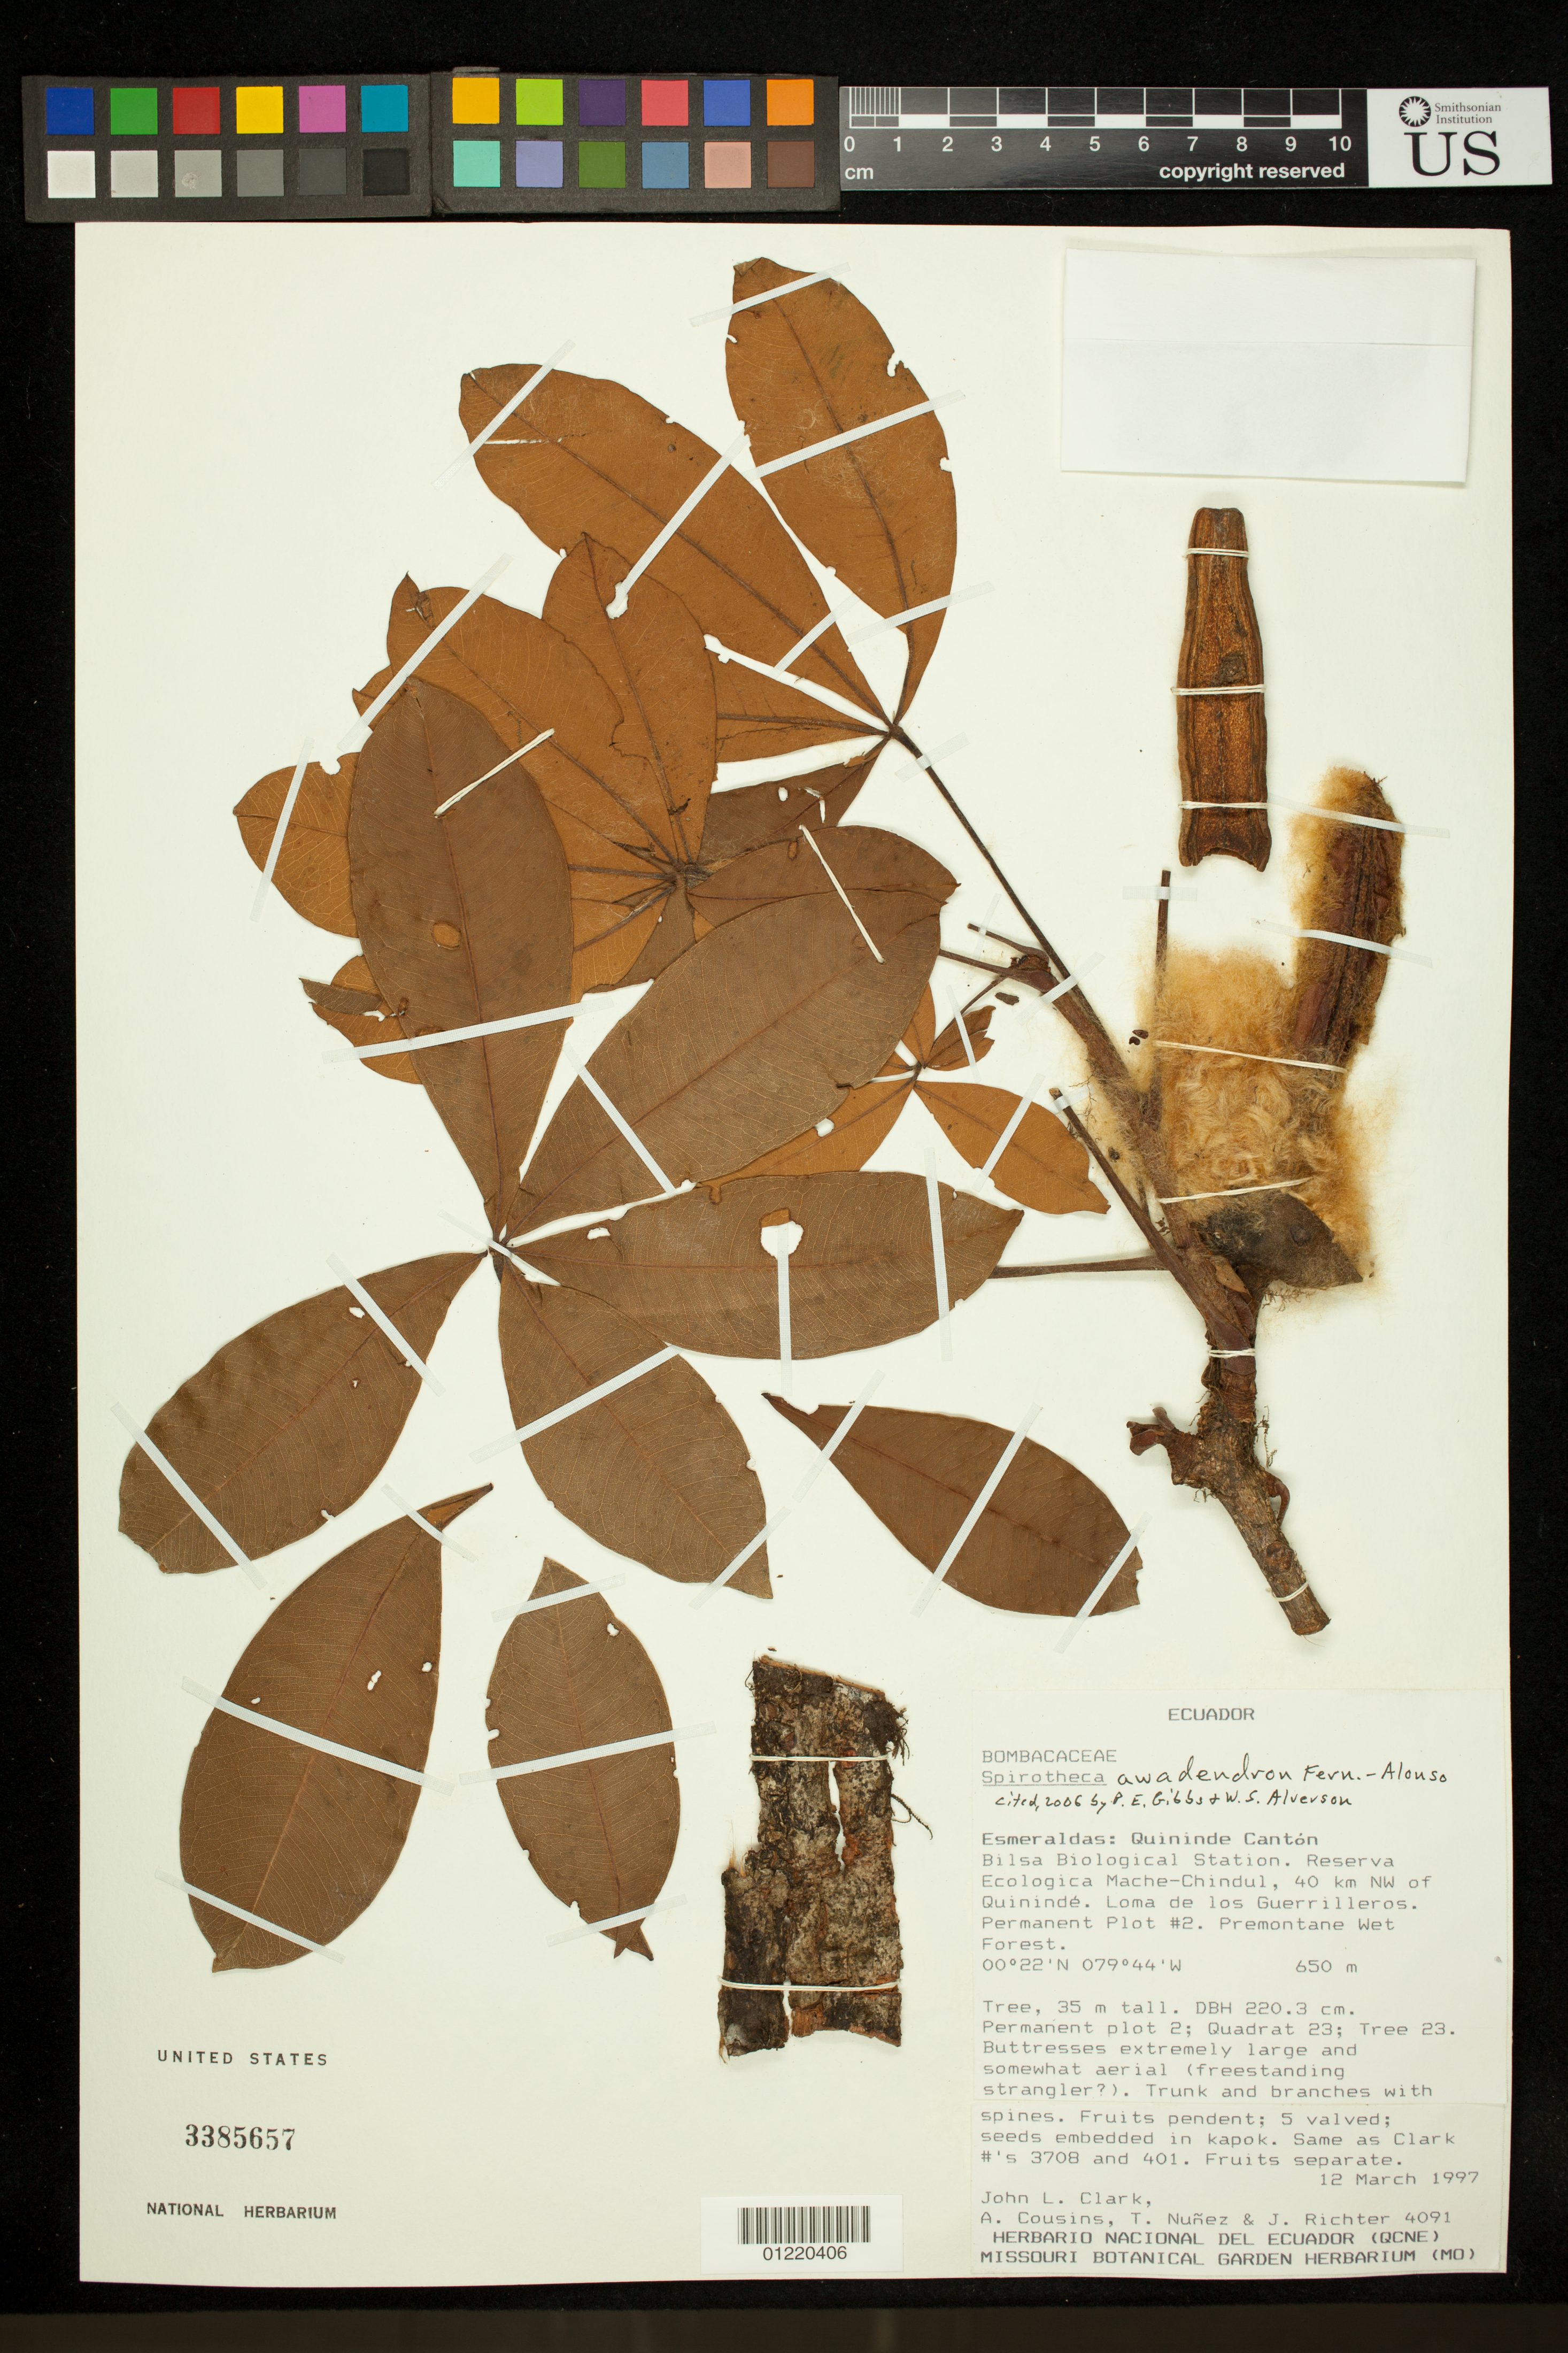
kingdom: Plantae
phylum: Tracheophyta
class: Magnoliopsida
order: Malvales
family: Malvaceae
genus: Spirotheca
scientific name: Spirotheca awadendron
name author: Fern. Alonso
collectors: J. L. Clark, A. Cousins, T. Núñez & J. Richter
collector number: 4091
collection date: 1997-03-12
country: Ecuador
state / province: Esmeraldas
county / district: Quinindé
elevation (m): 650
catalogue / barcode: US 3385657